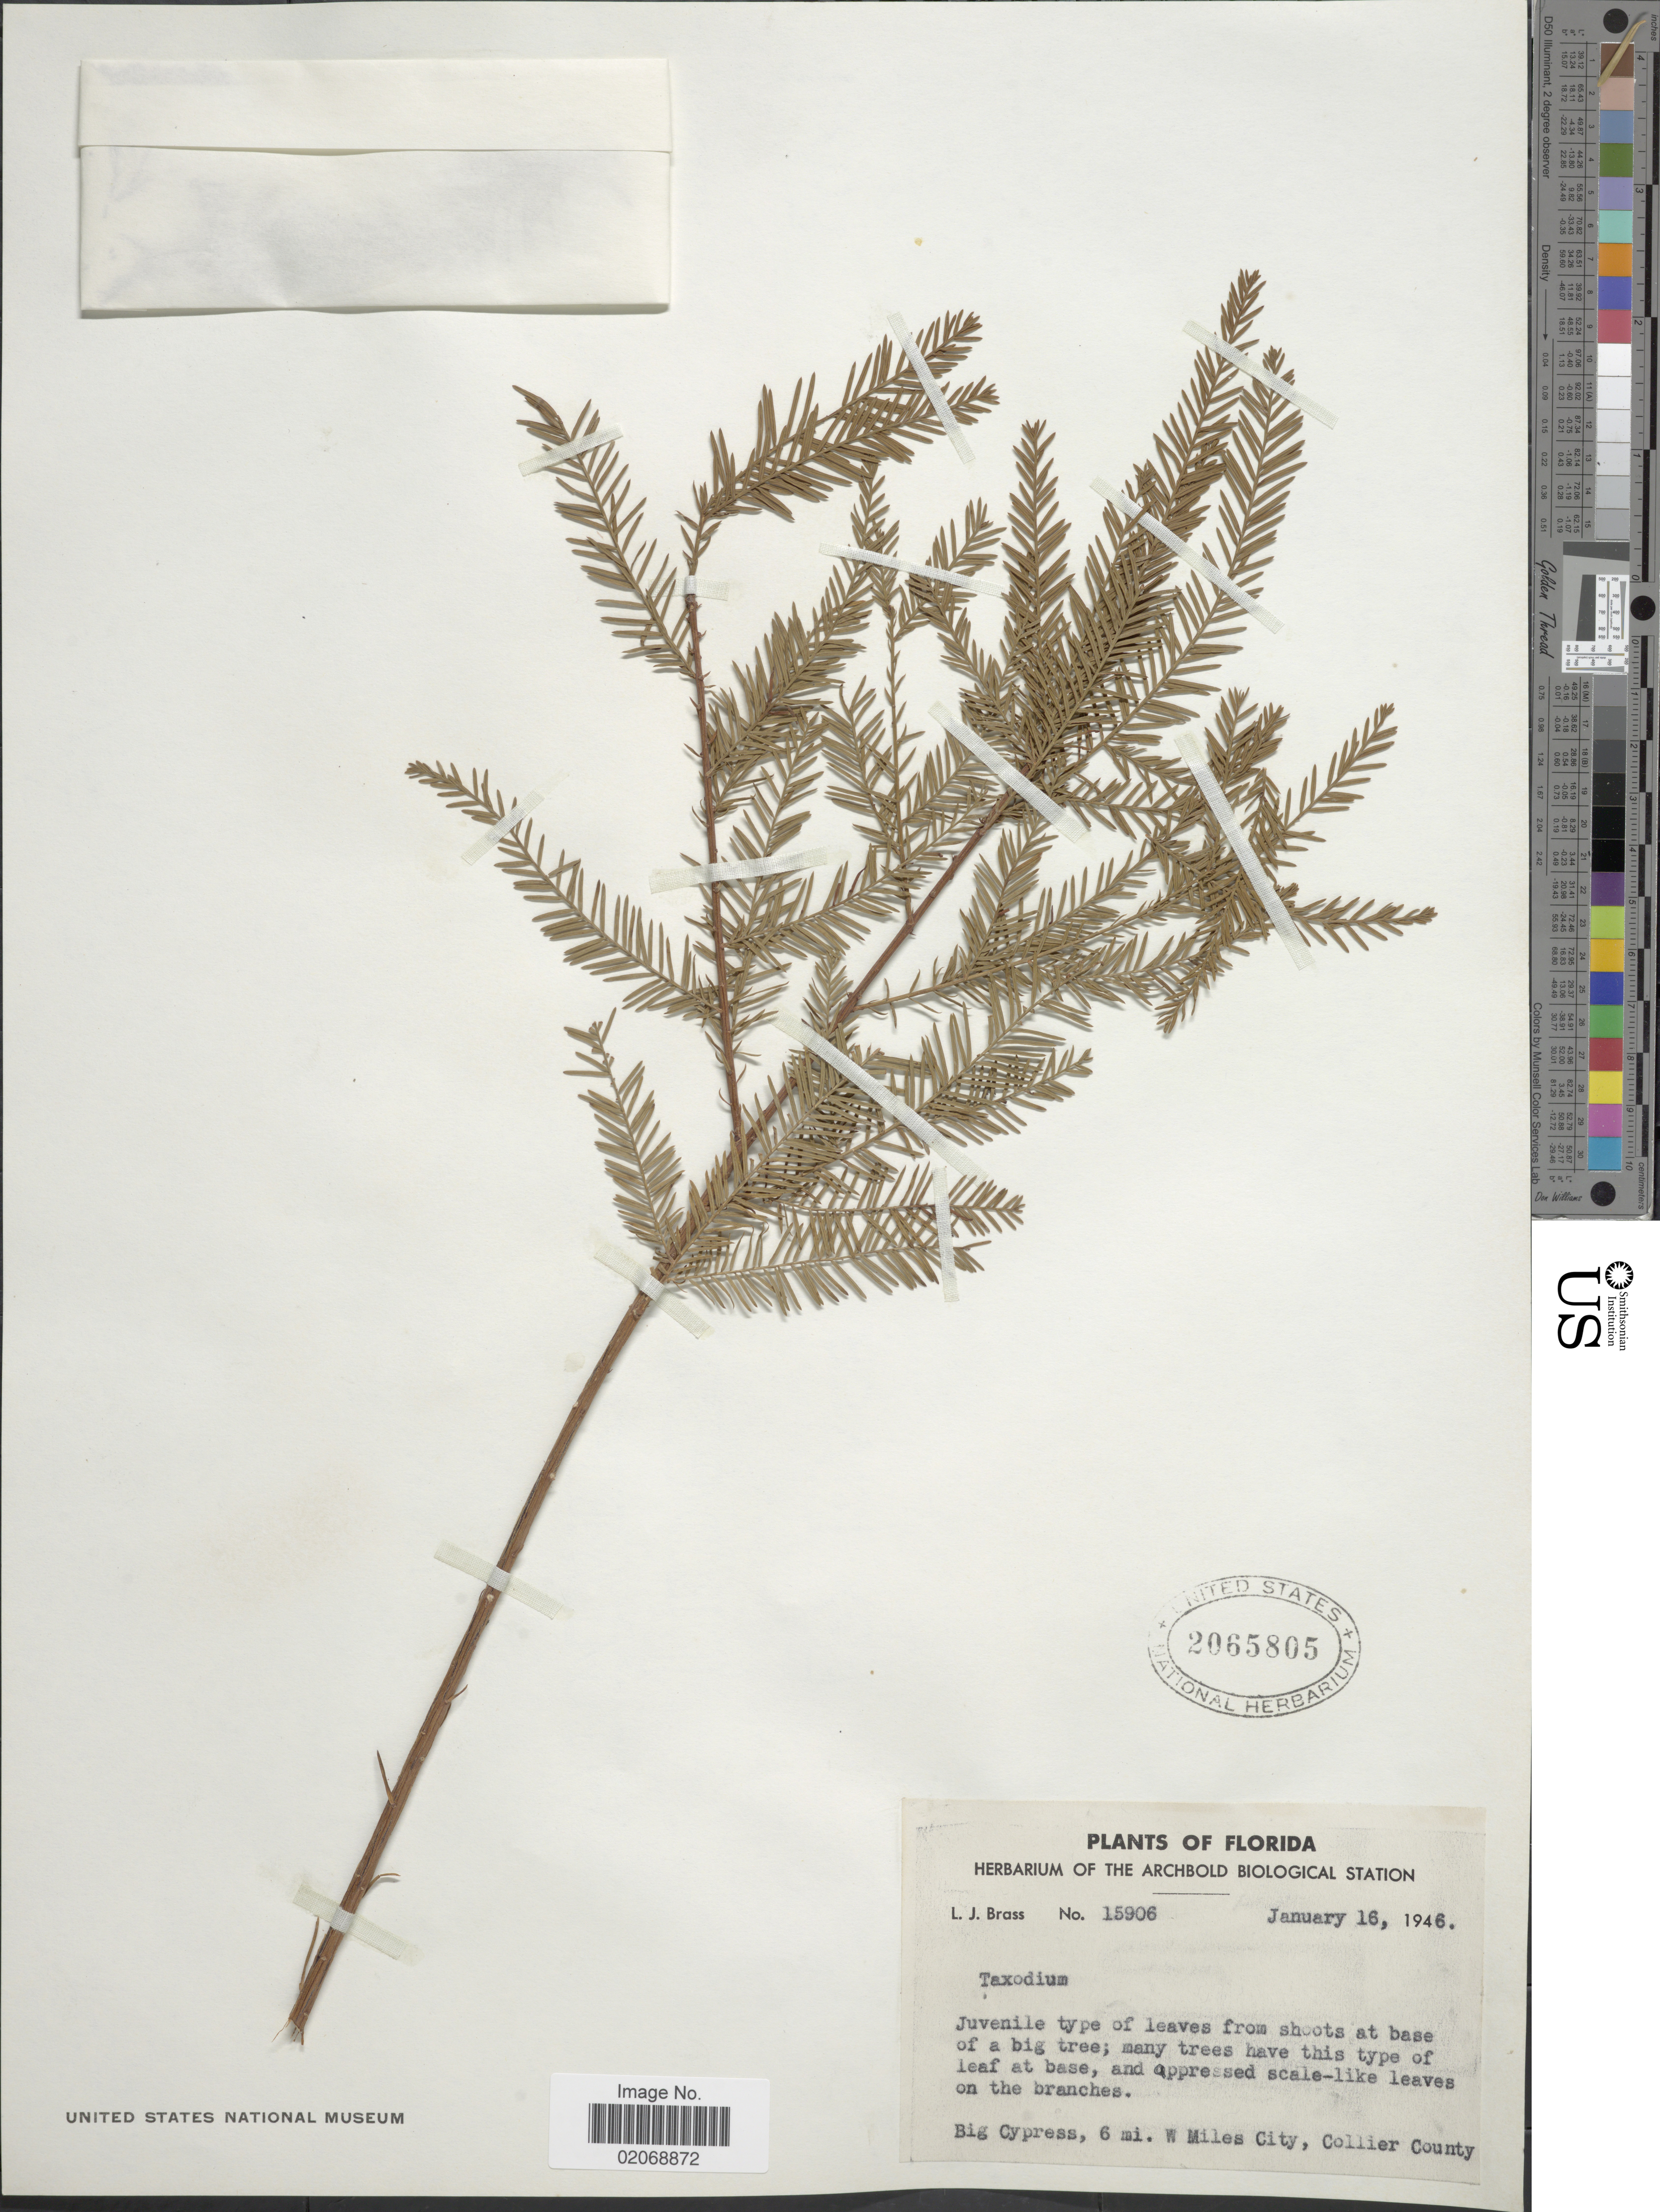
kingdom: Plantae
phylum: Tracheophyta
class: Pinopsida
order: Pinales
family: Cupressaceae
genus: Taxodium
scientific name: Taxodium ascendens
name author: Brongn.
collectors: L. J. Brass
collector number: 15906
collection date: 1946-01-16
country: United States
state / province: Florida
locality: Big Cypress, 6 mi. W Miles City Collier County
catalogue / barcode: US 2065805